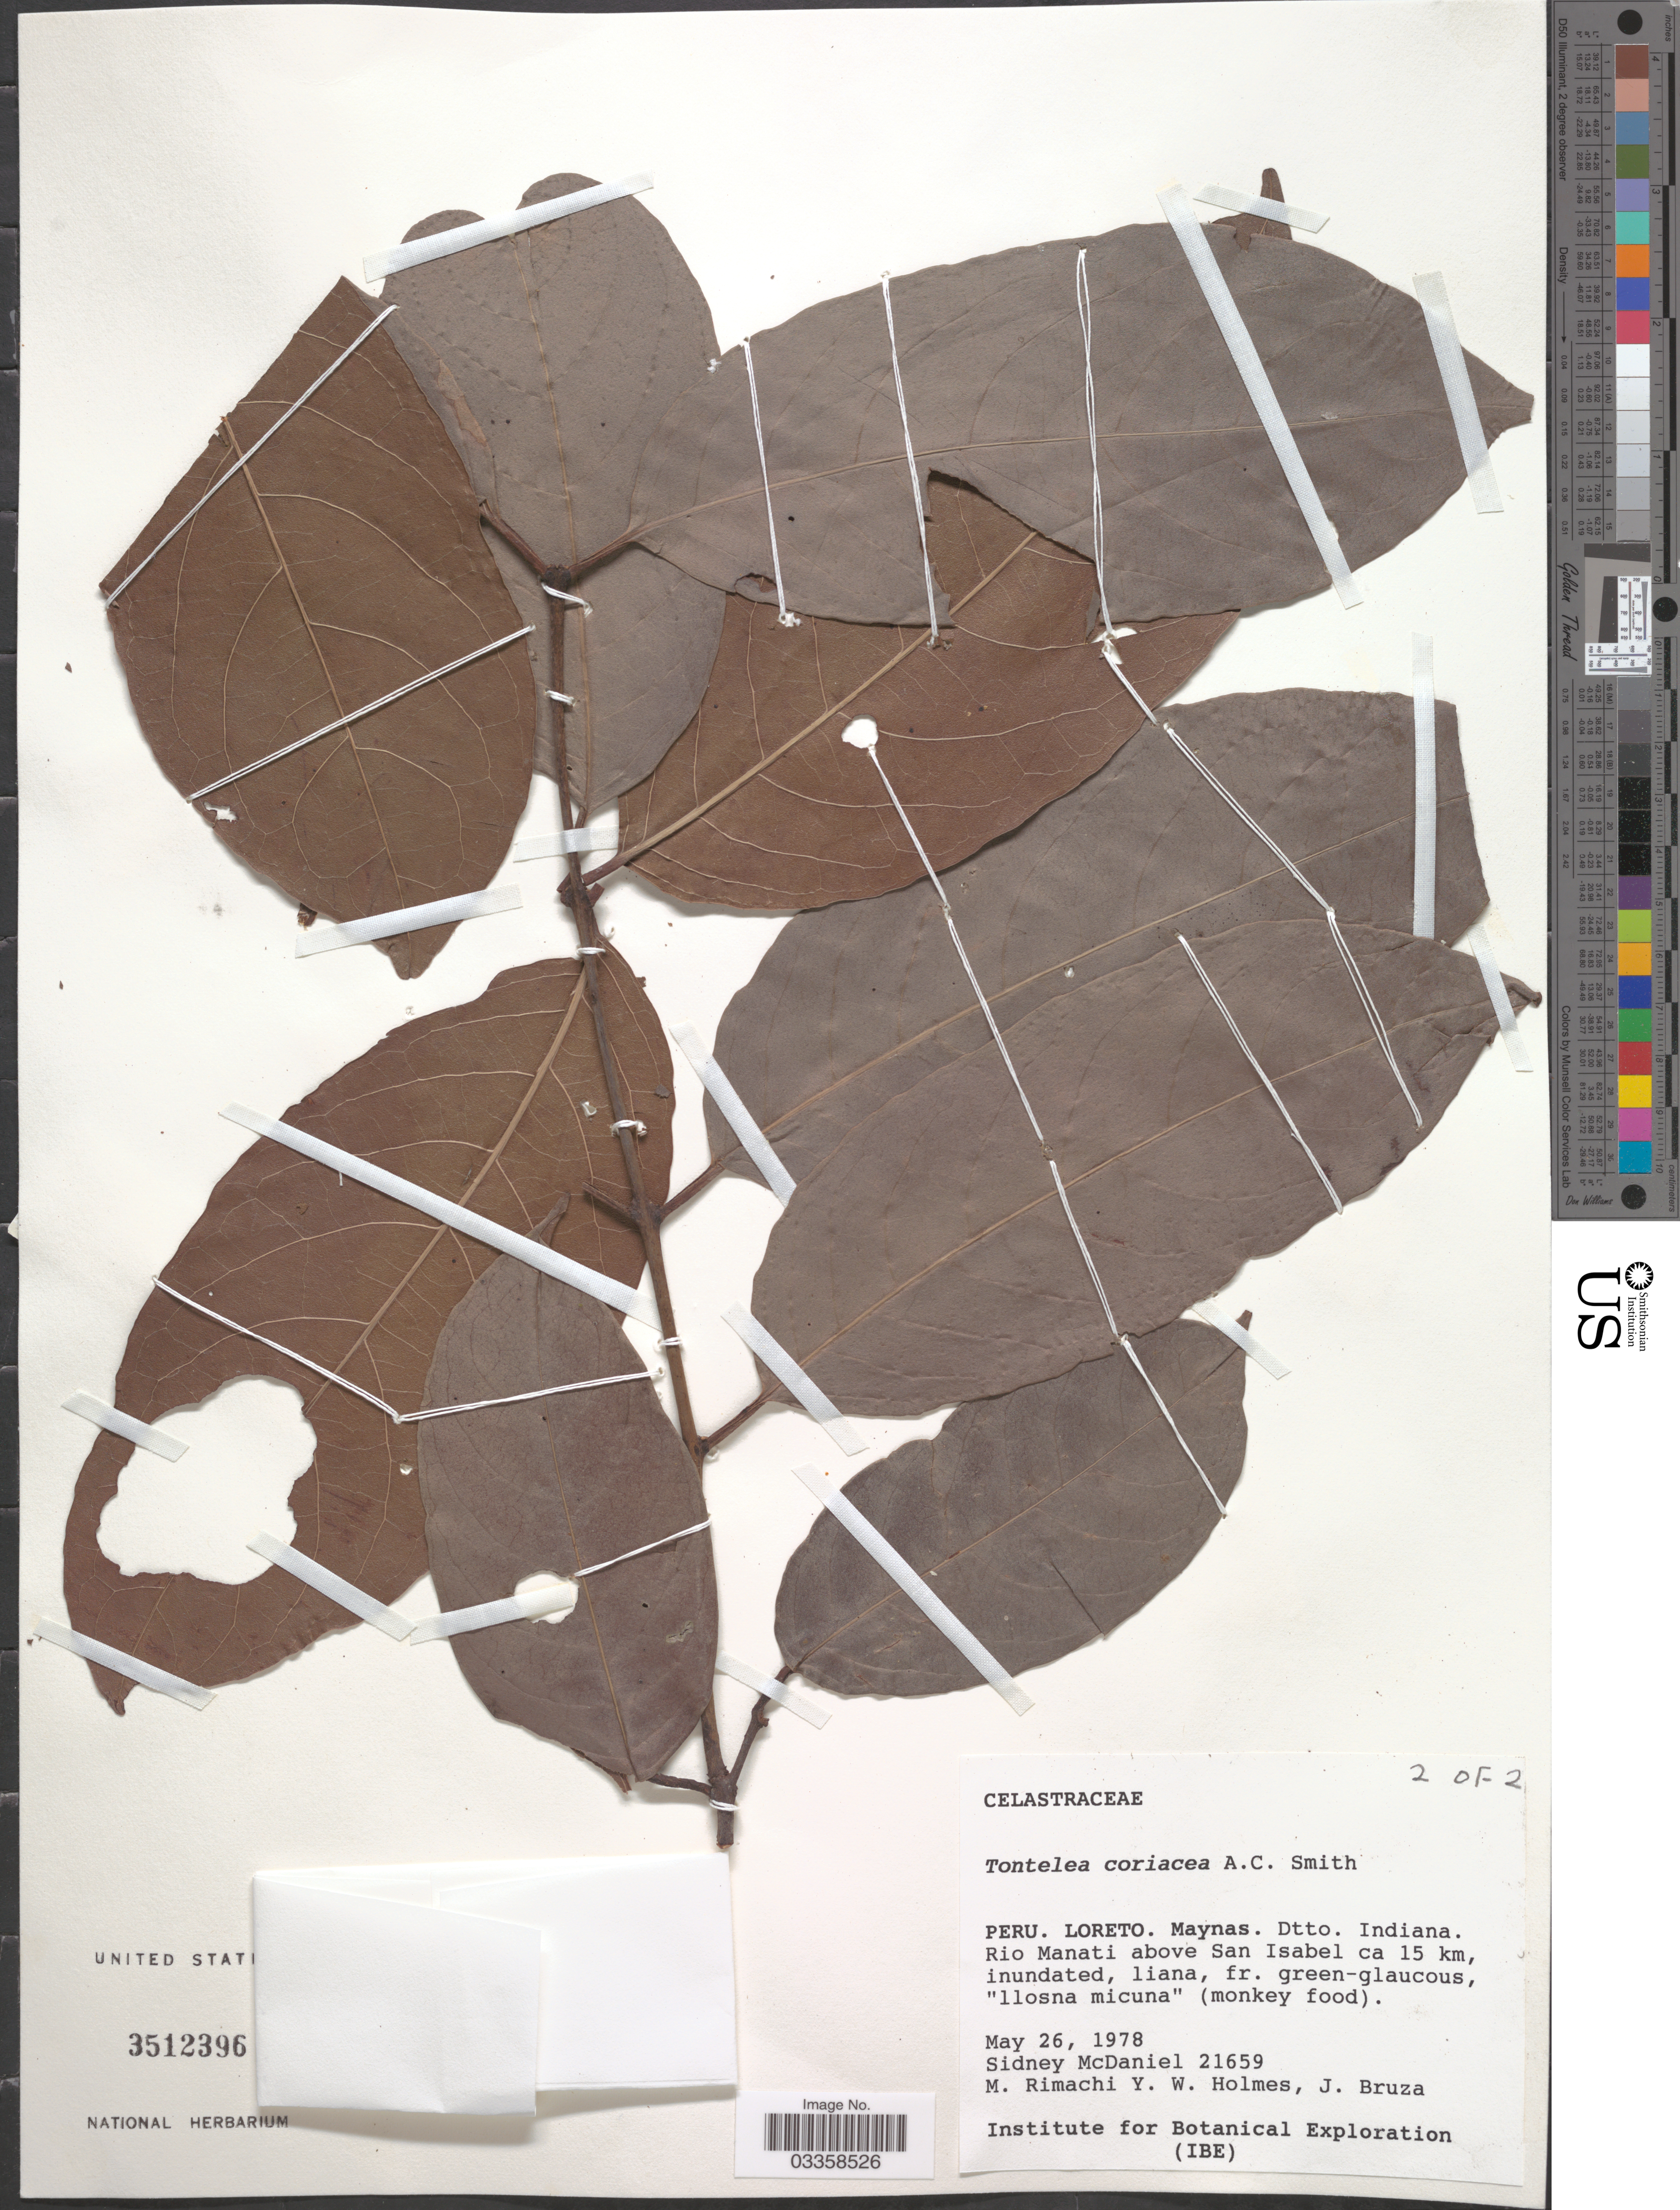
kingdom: Plantae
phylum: Tracheophyta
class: Magnoliopsida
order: Celastrales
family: Celastraceae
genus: Tontelea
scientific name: Tontelea coriacea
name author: A.C. Sm.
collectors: S. McDaniel, M. Rimachi Y., W. Holmes & J. Bruza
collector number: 21659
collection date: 1978-05-26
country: Peru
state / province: Loreto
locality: Maynas. Dtto. Indiana. Rio Manati above San Isabel ca 15 km.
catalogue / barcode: US 3512396